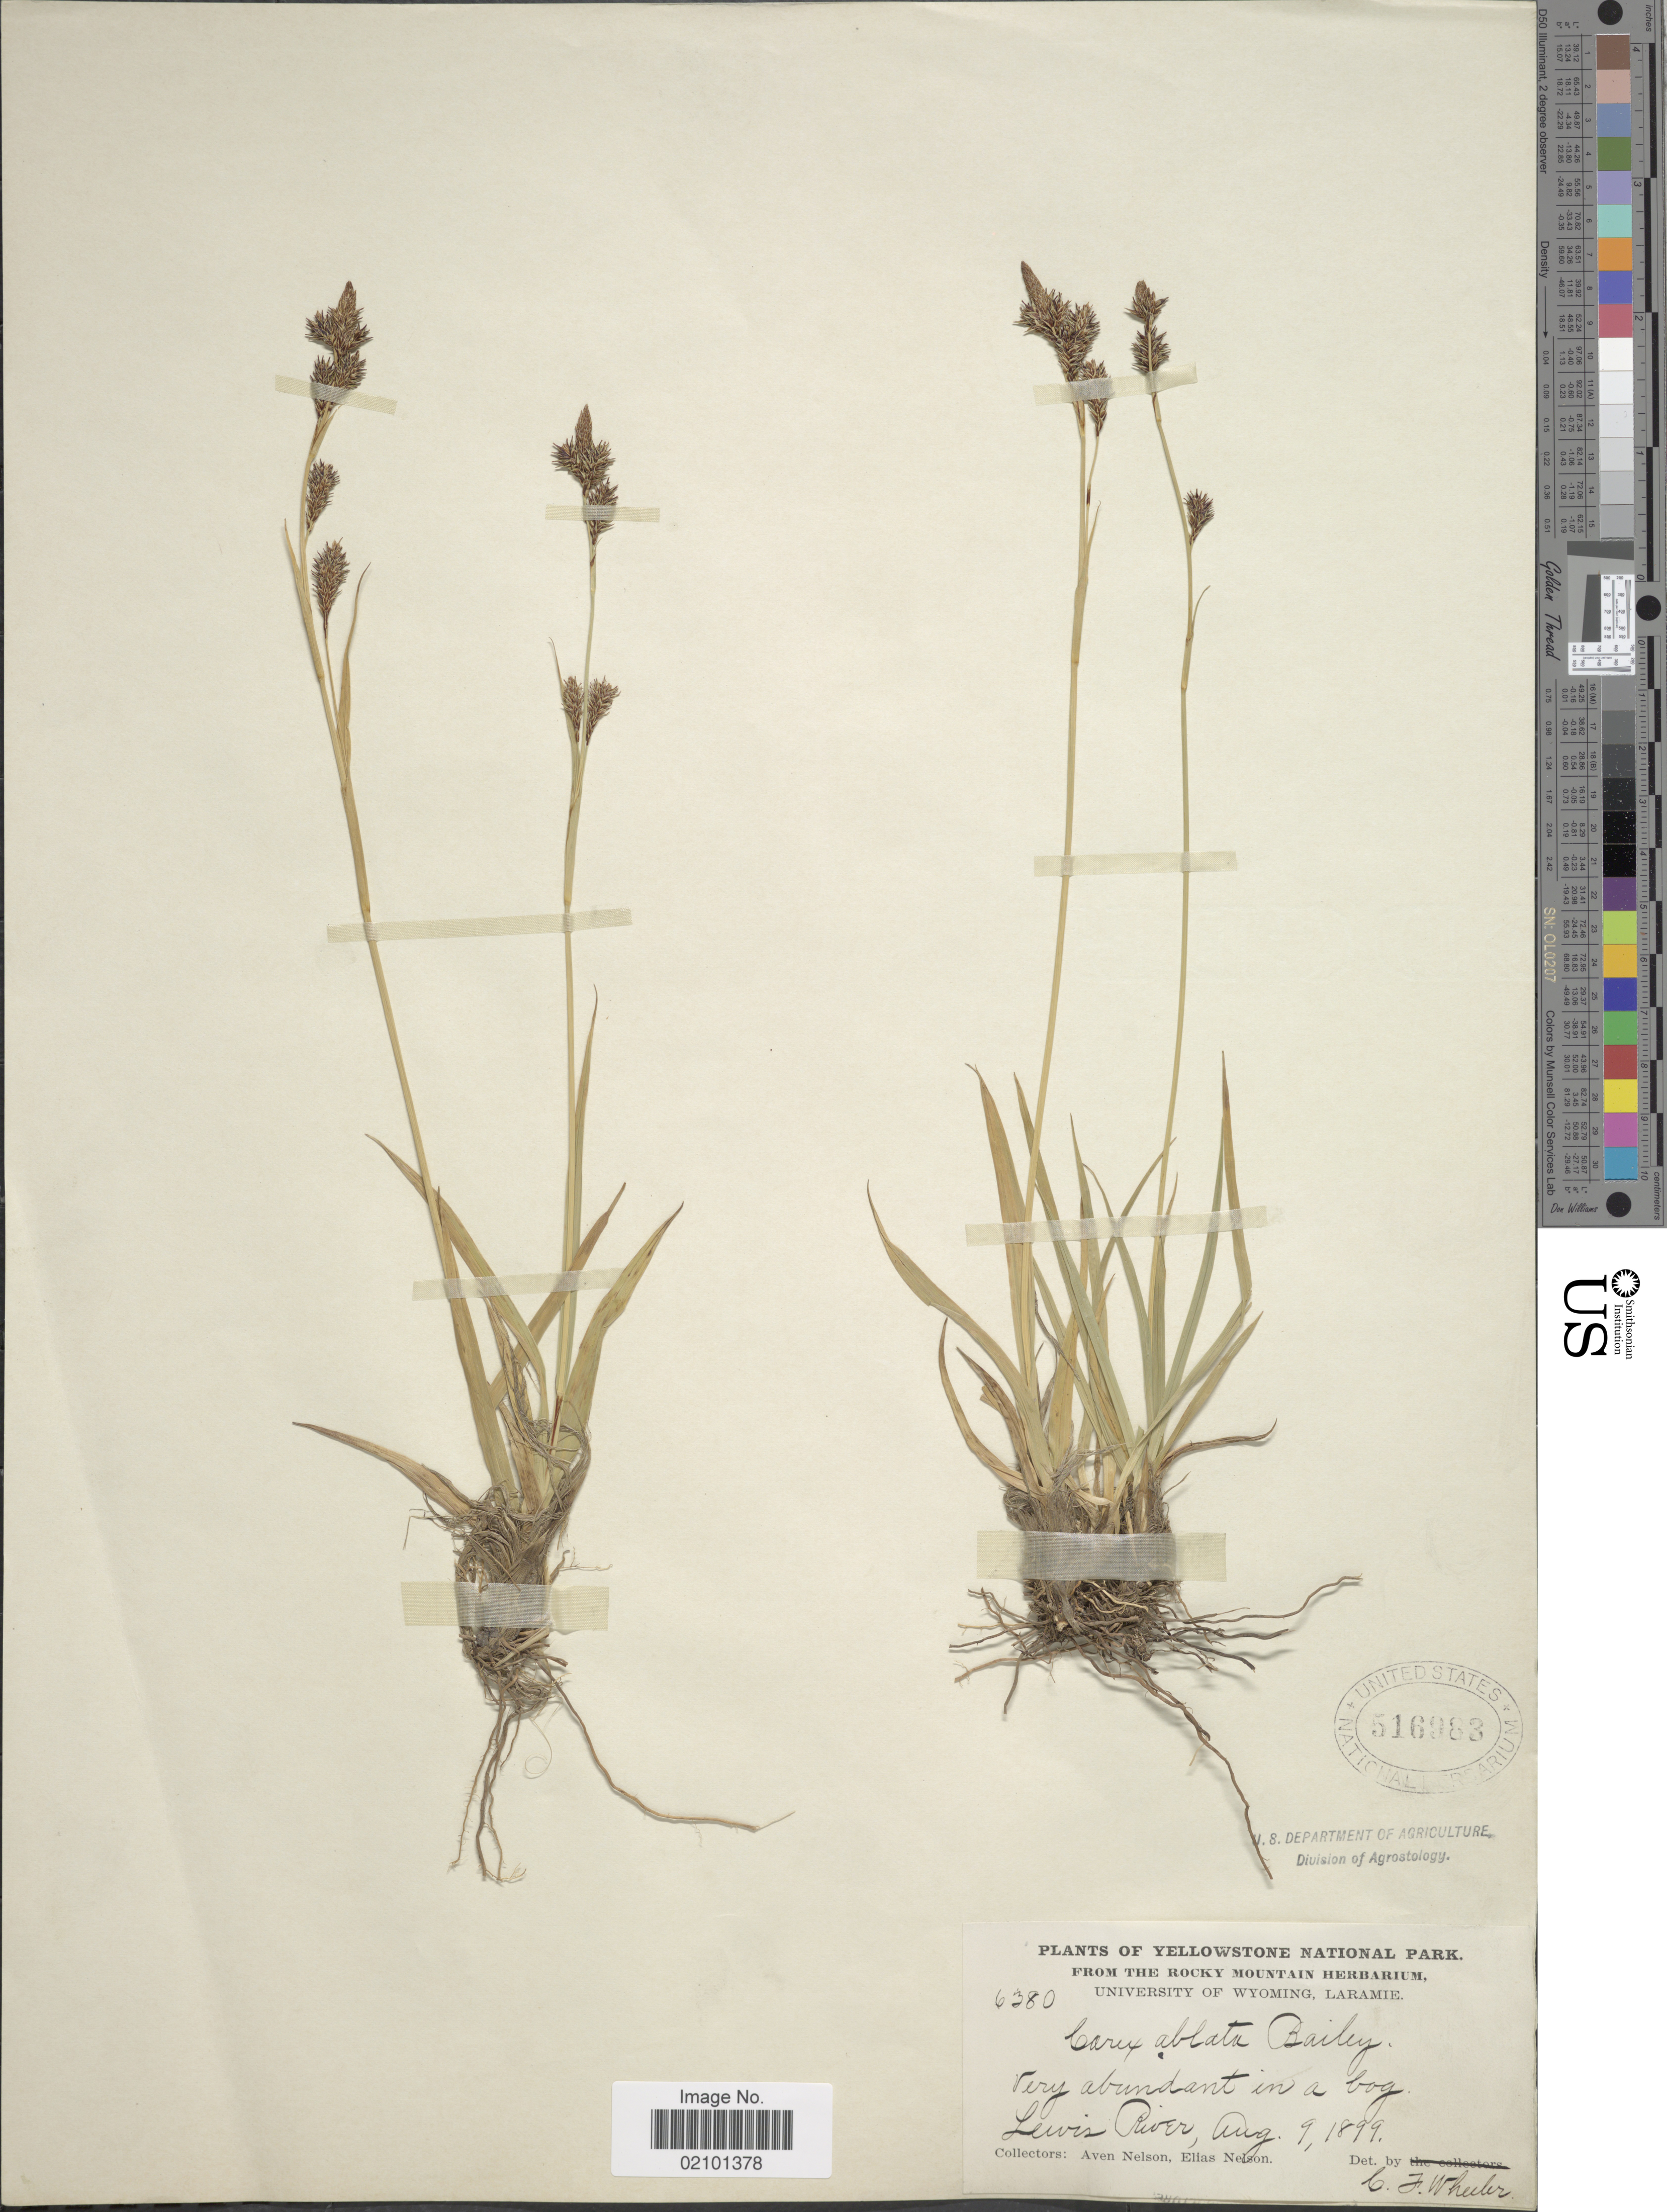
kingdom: Plantae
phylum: Tracheophyta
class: Liliopsida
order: Poales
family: Cyperaceae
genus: Carex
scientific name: Carex ablata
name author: L.H. Bailey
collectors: A. Nelson & E. Nelson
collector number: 6380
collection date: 1899-08-09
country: United States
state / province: Wyoming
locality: Yellowstone National Park. Very abundant in a bog Lewis River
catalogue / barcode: US 516983